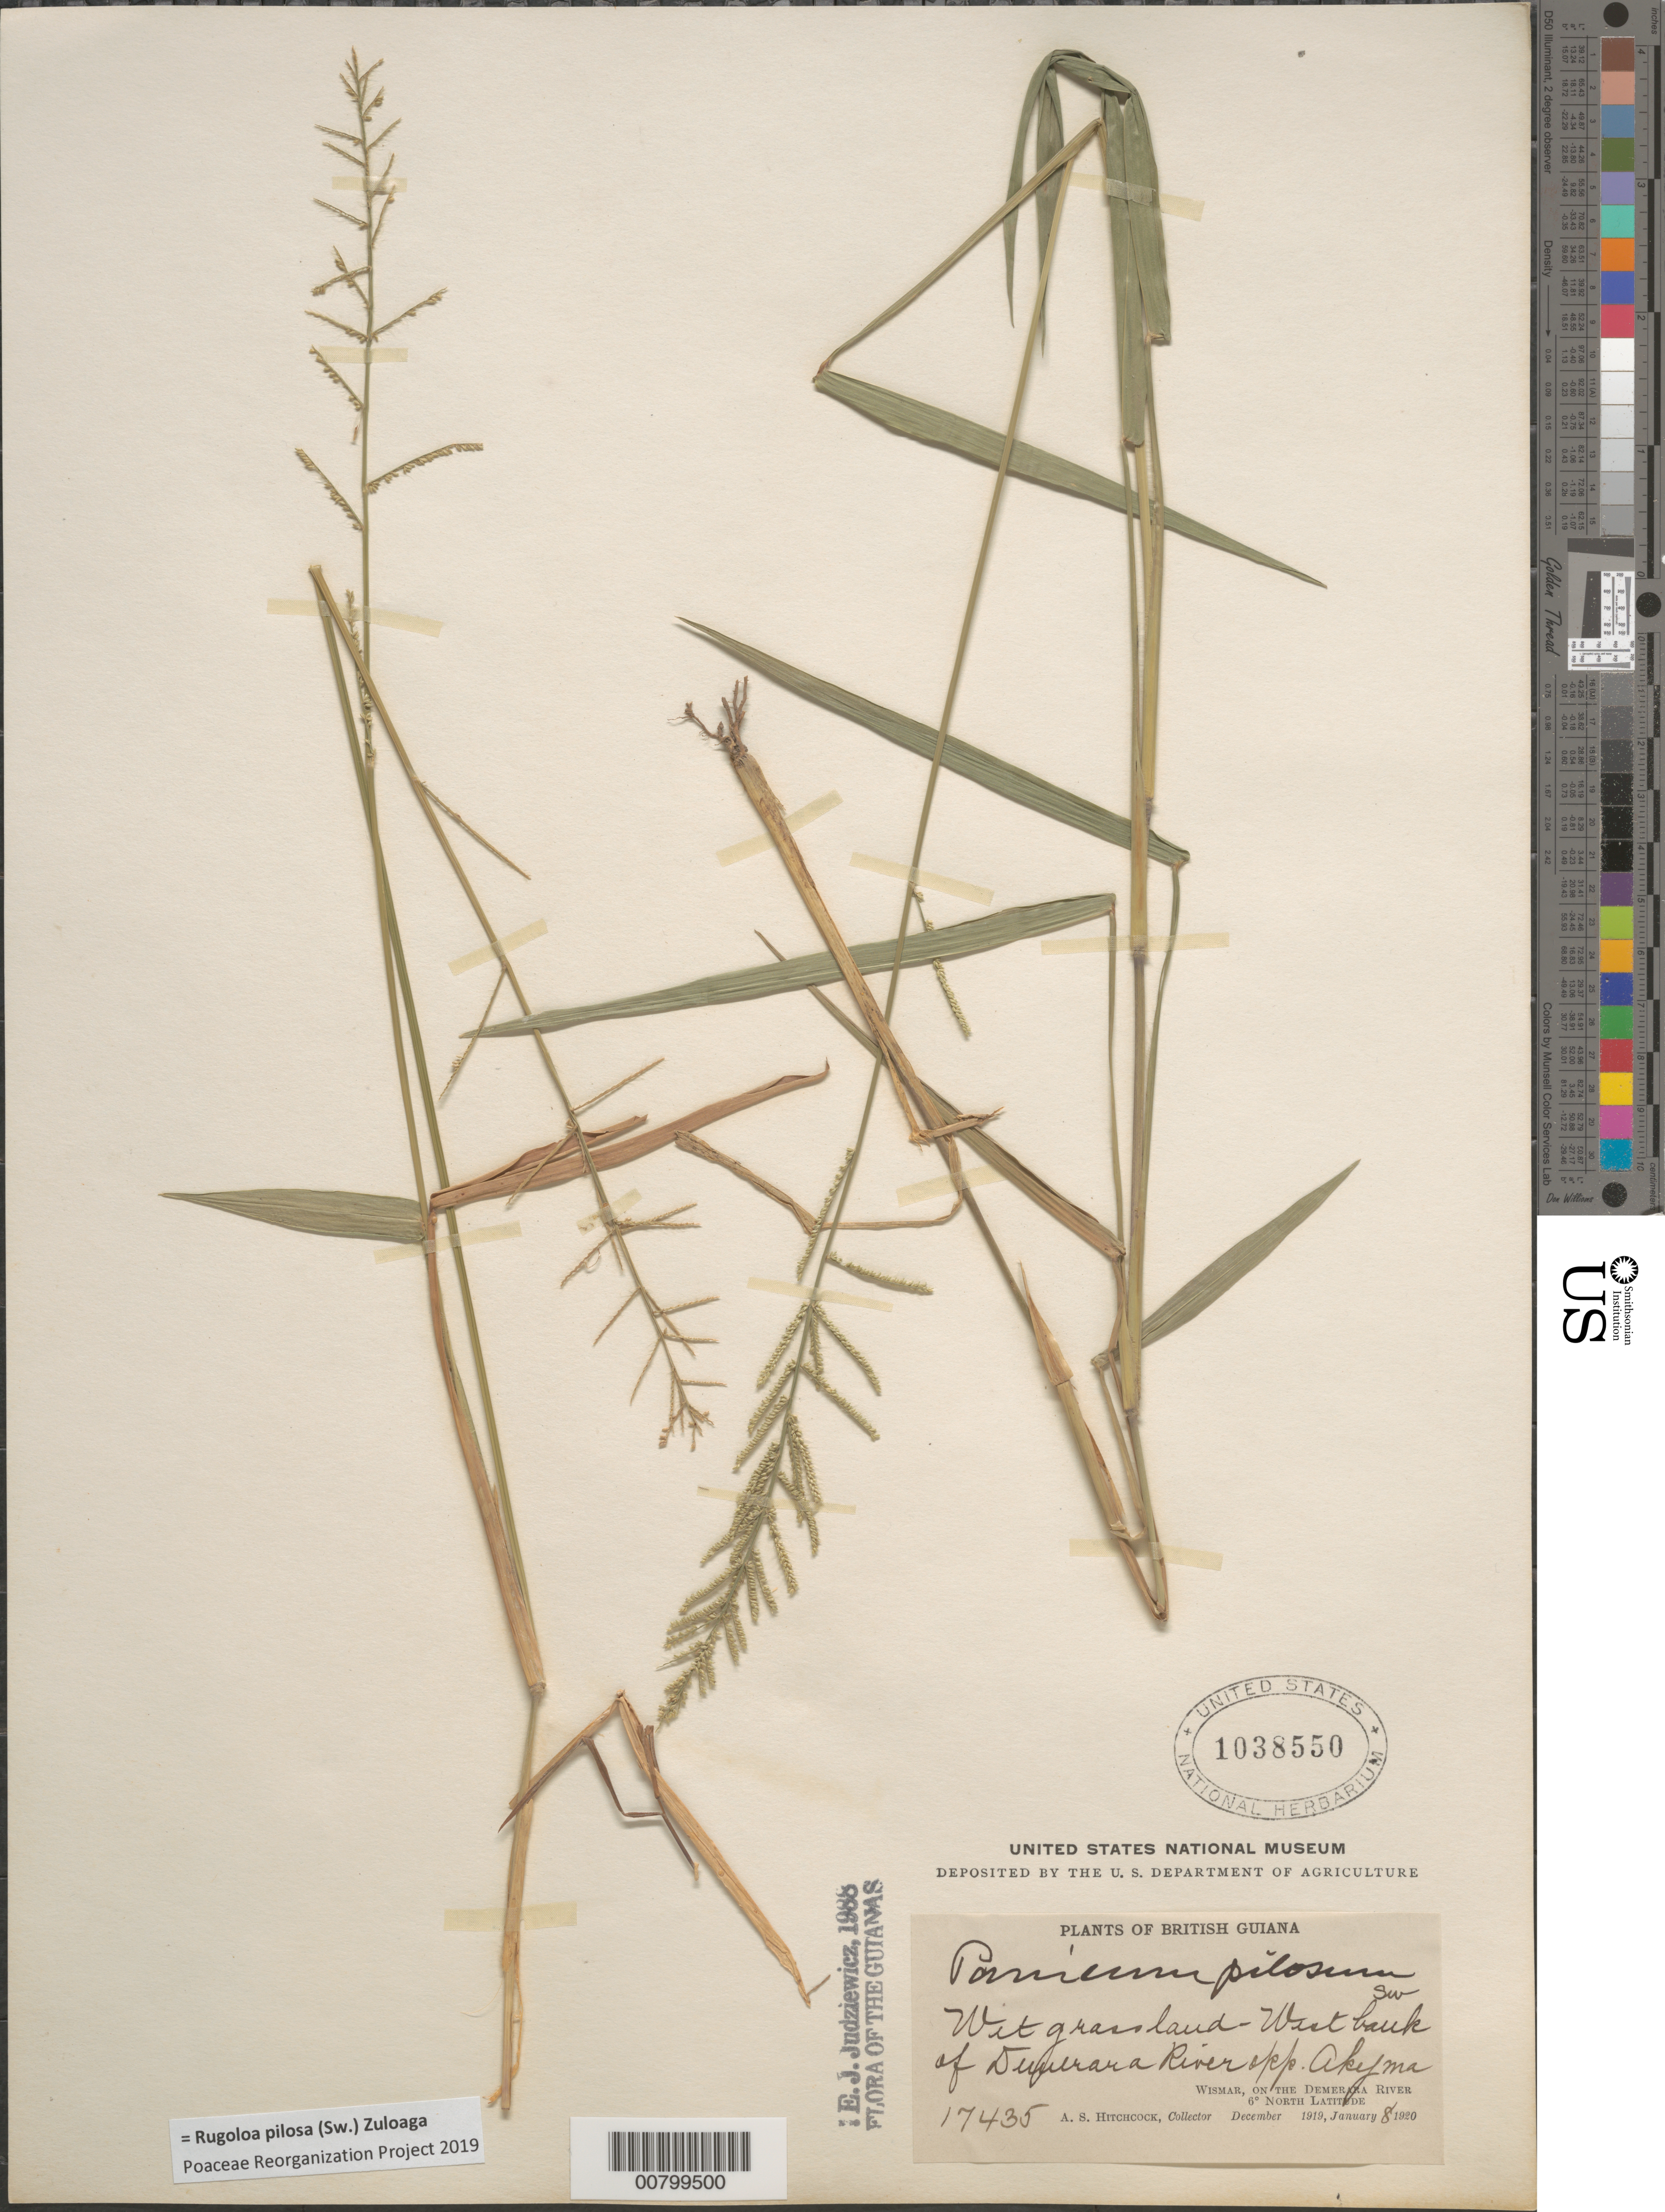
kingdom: Plantae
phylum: Tracheophyta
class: Liliopsida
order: Poales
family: Poaceae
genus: Panicum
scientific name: Panicum pilosum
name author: Sw.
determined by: Judziewicz, E. J.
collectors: A. S. Hitchcock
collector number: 17435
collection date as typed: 8-Jan-20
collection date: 1920-01-08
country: Guyana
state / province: U. Demerara-Berbice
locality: Wismar, W bank of Demerara River, opposite Akyma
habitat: Witgrassland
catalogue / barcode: US 1038550